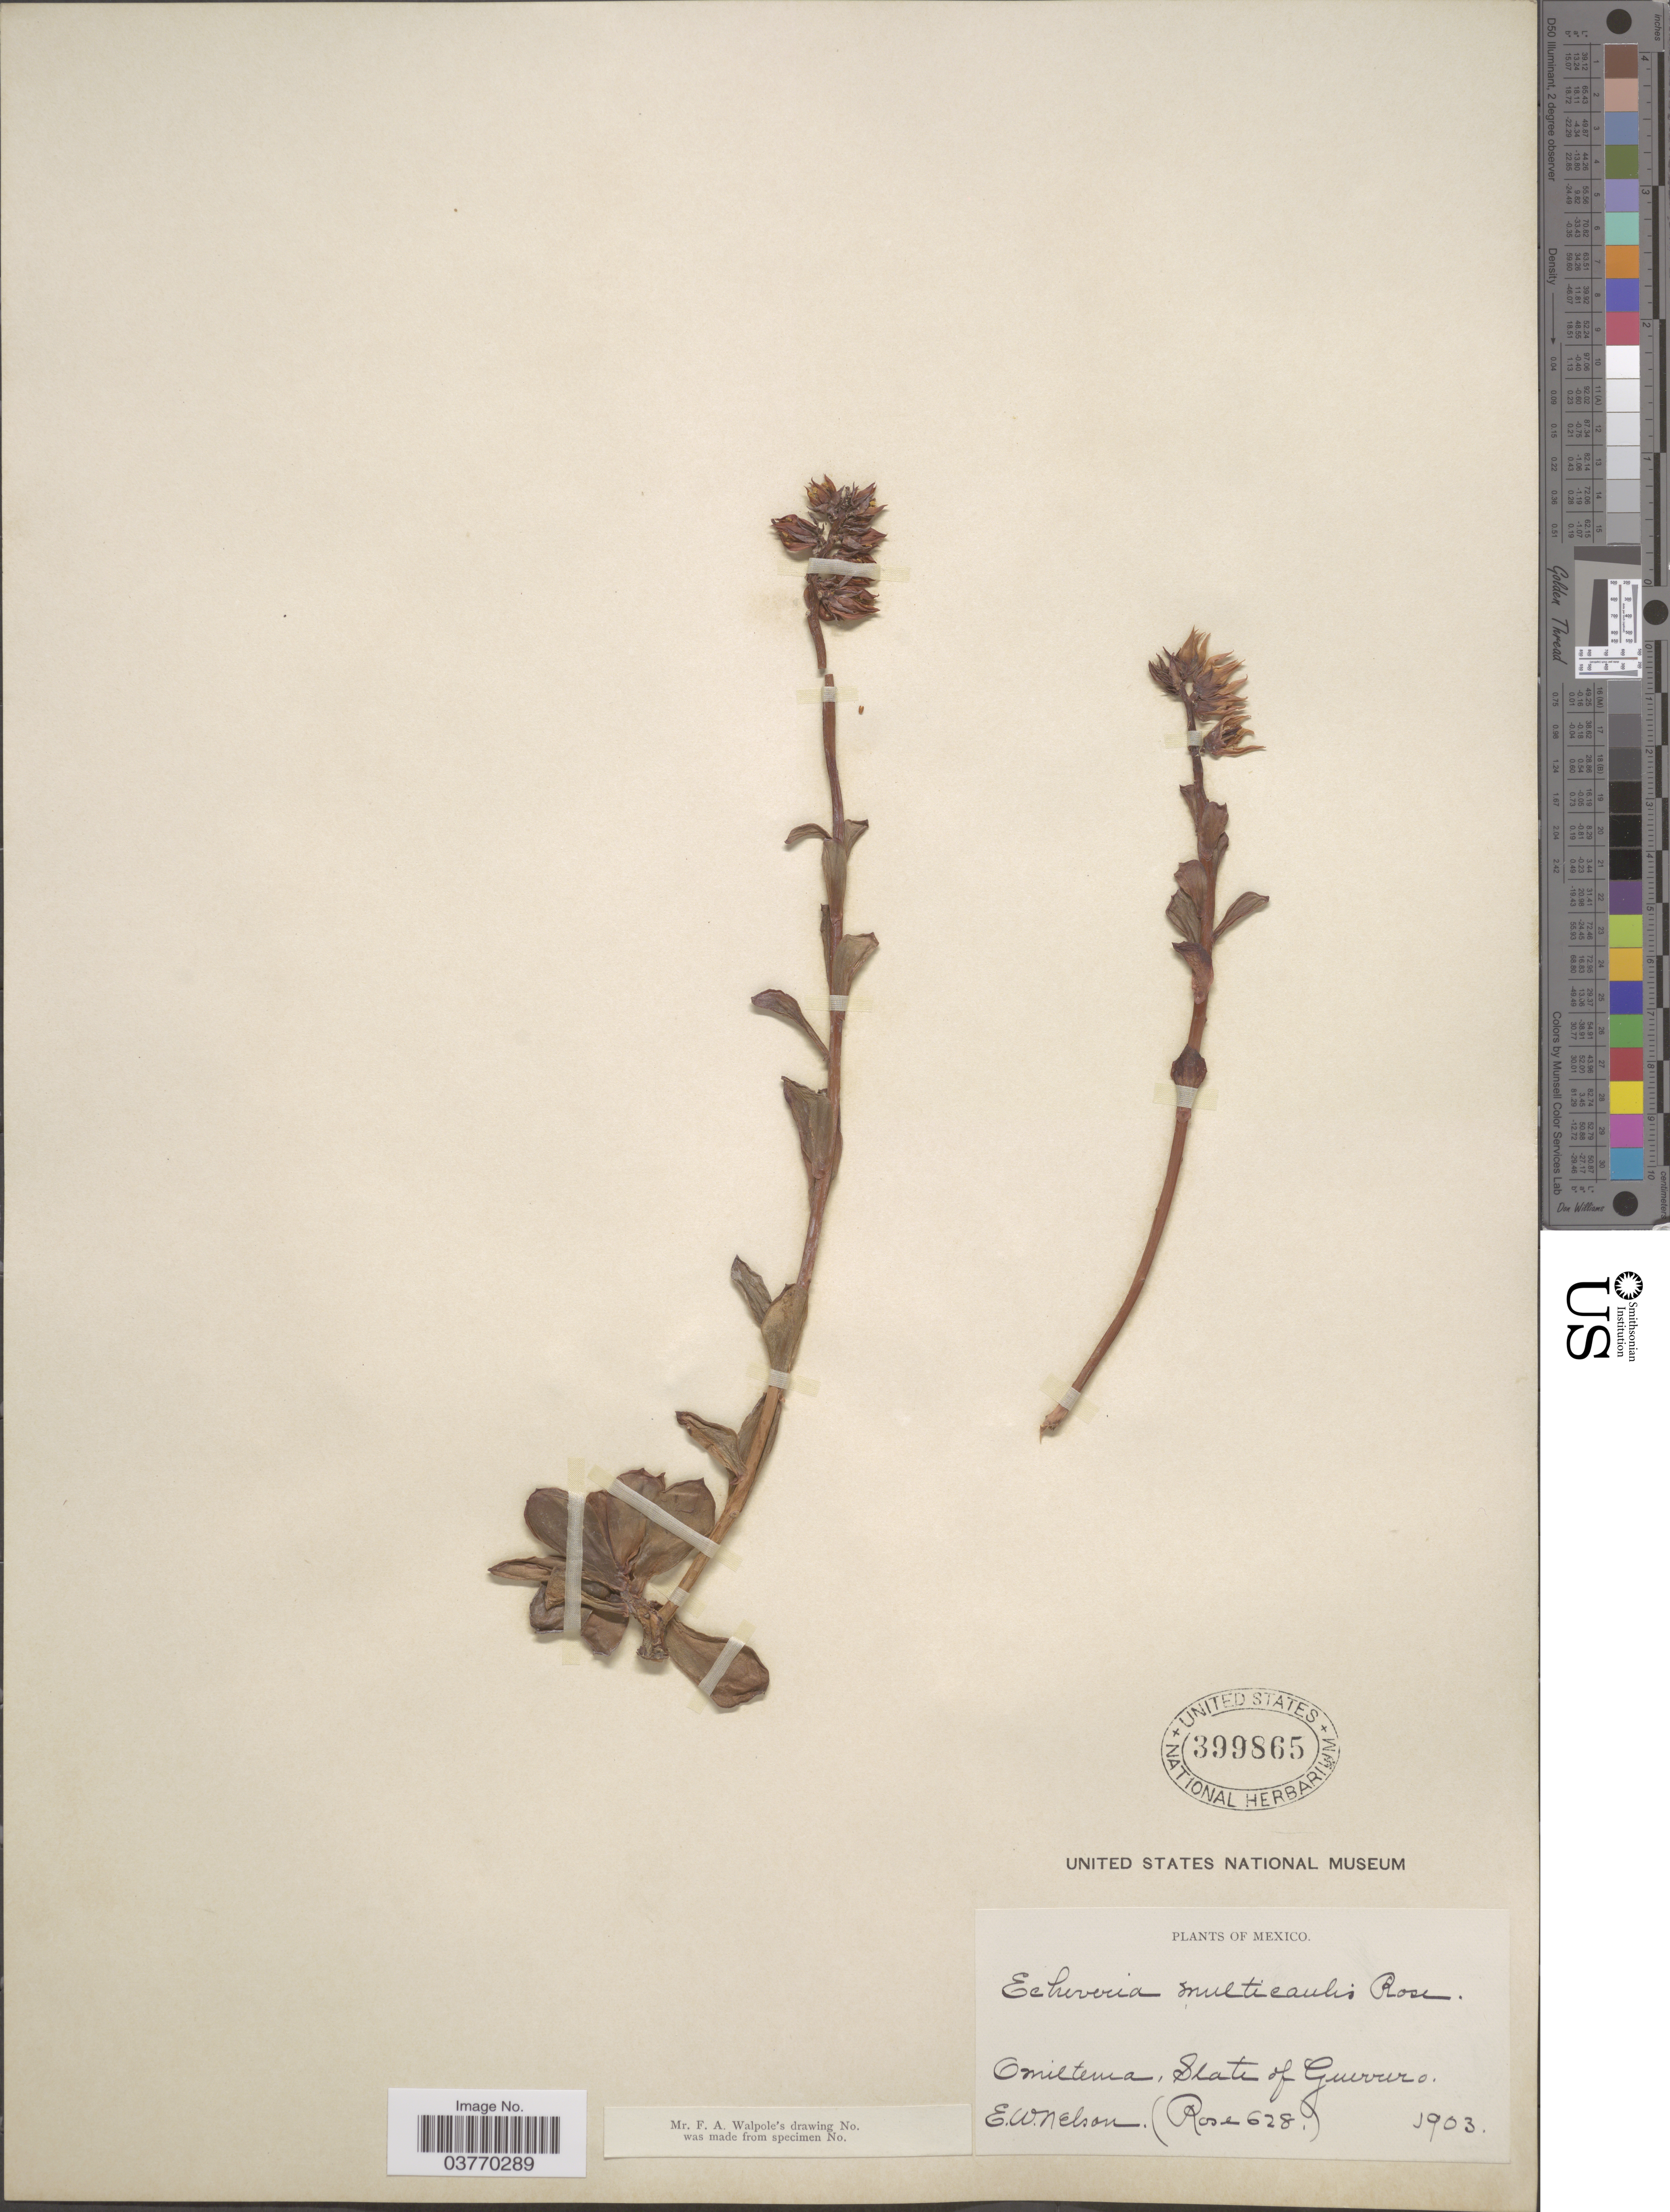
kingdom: Plantae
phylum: Tracheophyta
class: Magnoliopsida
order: Saxifragales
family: Crassulaceae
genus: Echeveria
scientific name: Echeveria multicaulis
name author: Rose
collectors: E. W. Nelson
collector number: Rose628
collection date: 1903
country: Mexico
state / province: Guerrero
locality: Omiltema.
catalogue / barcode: US 399865